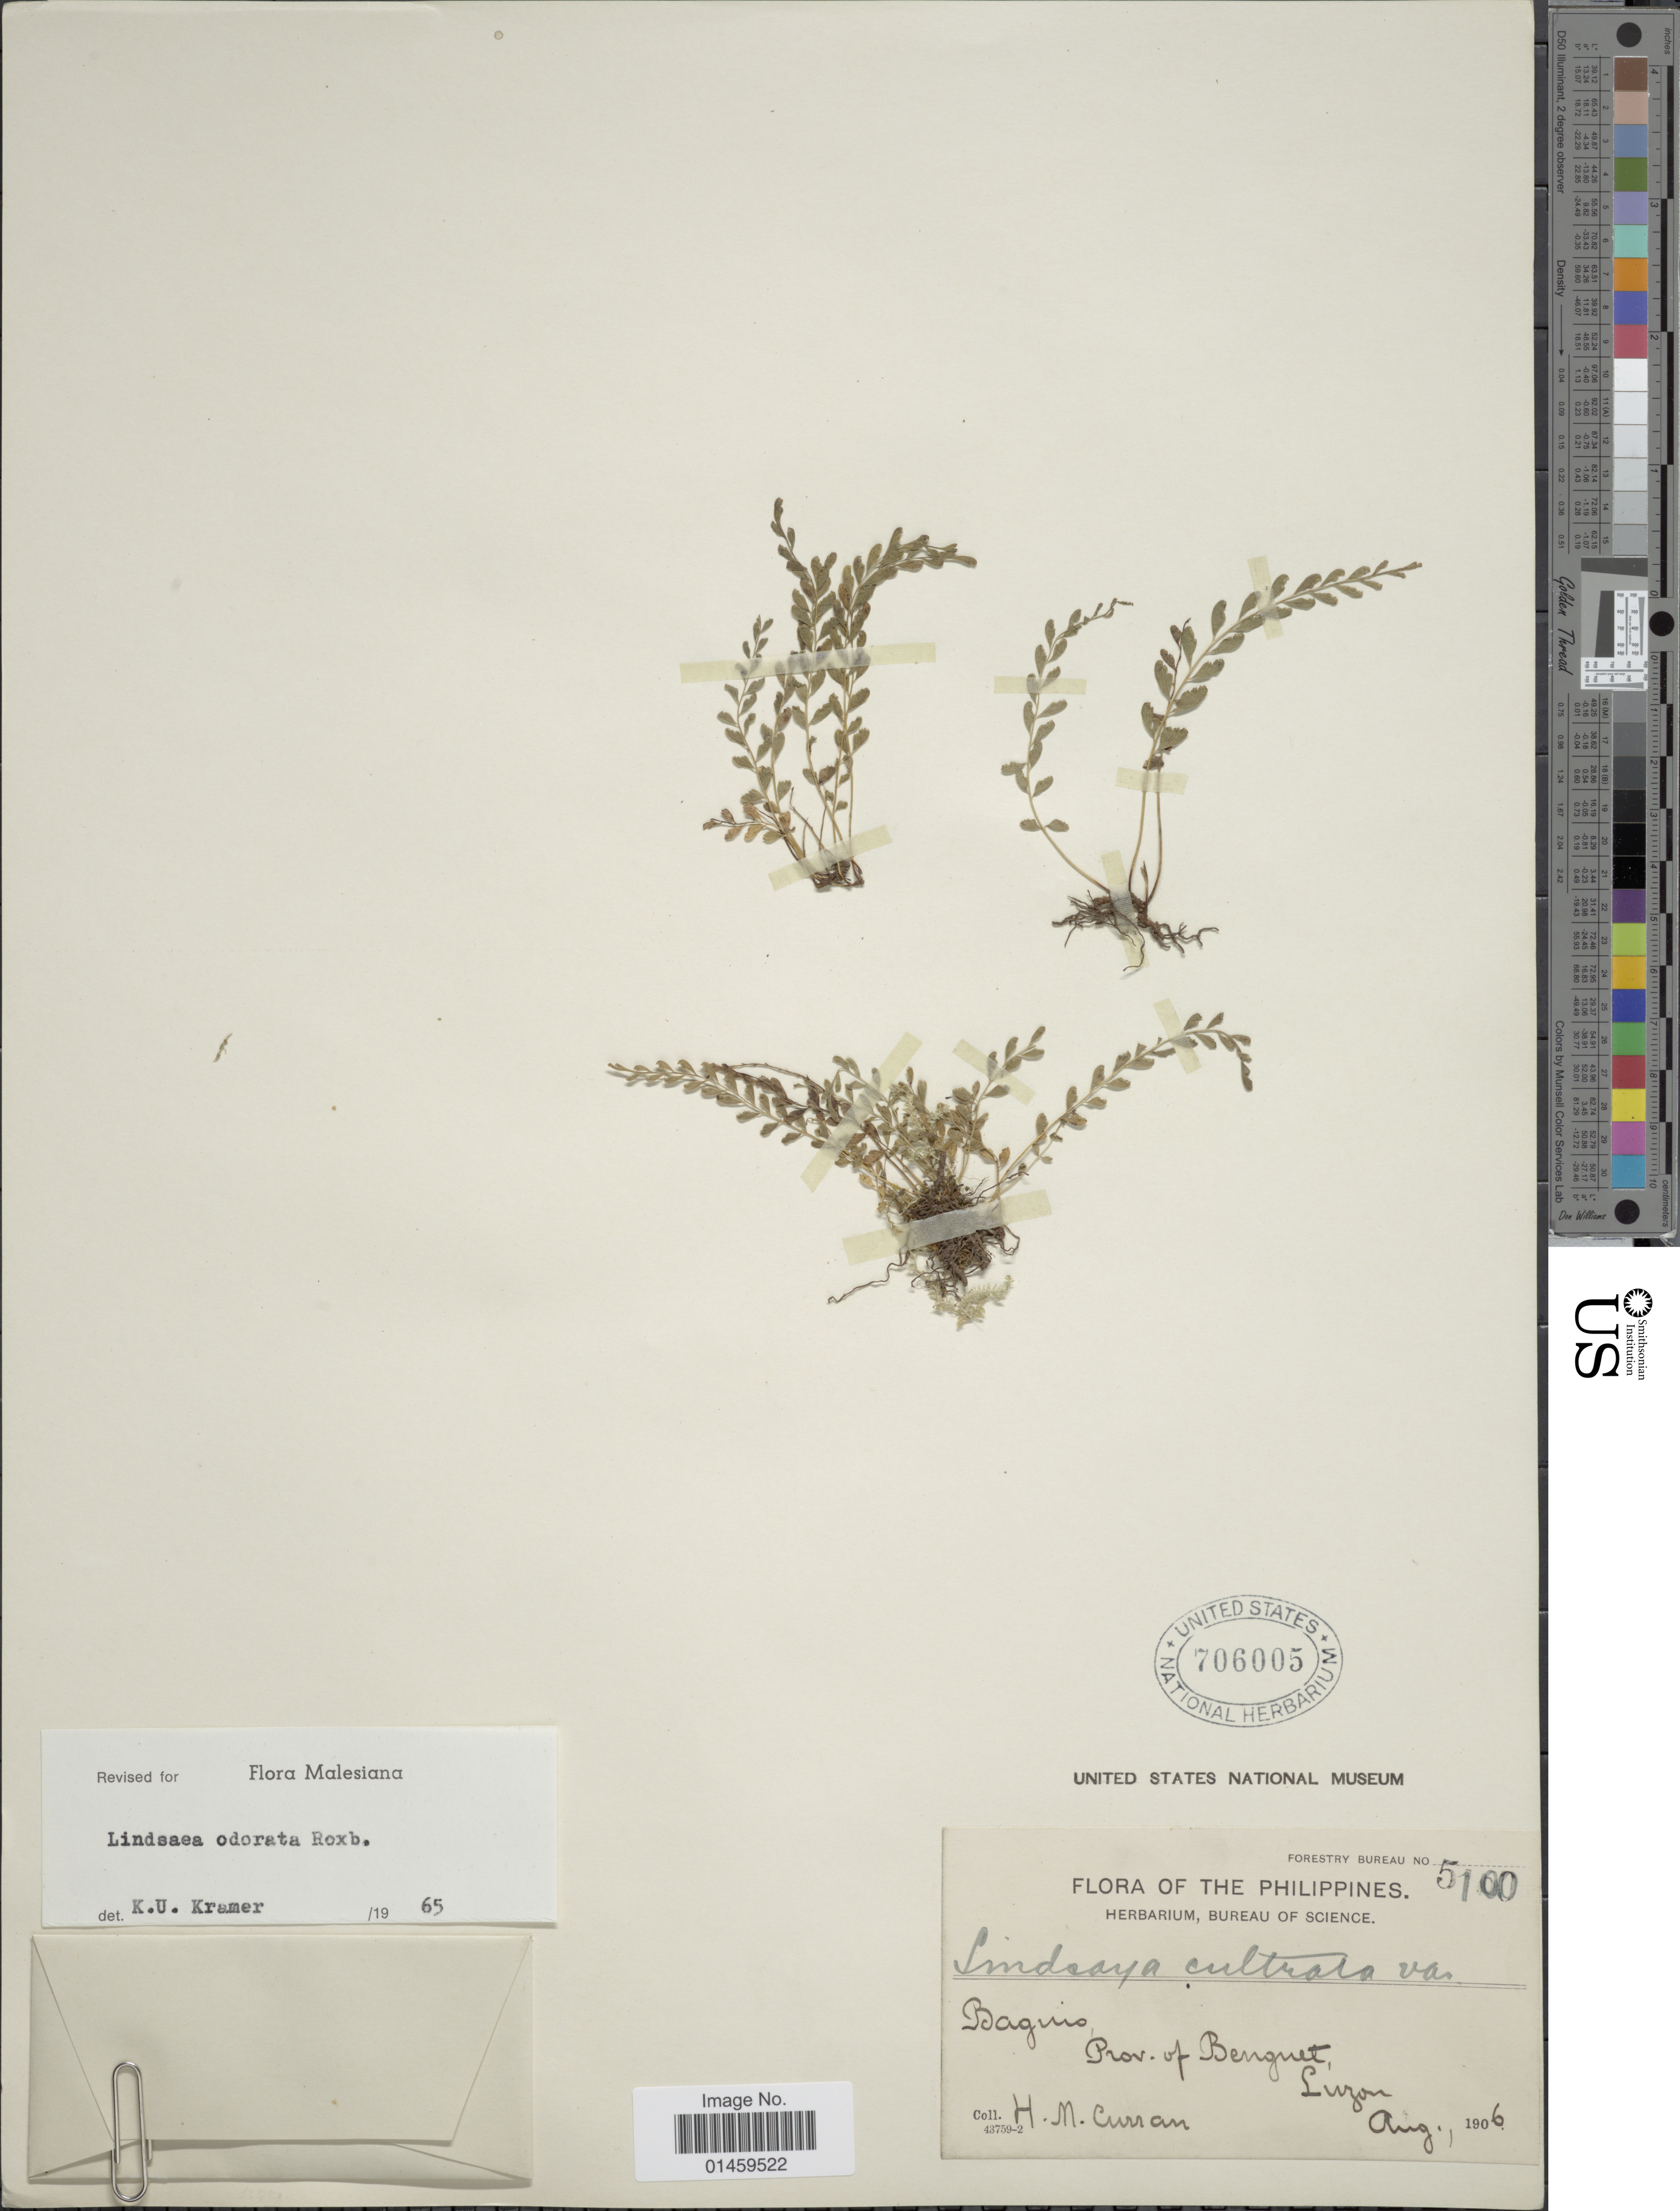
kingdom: Plantae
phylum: Tracheophyta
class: Polypodiopsida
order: Polypodiales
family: Lindsaeaceae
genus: Lindsaea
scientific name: Lindsaea odorata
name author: Roxb.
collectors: H. M. Curran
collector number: Forestry Bureau 5100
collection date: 1906-08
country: Philippines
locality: Baguio, Prov. of Benguet, Luzon.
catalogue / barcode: US 706005